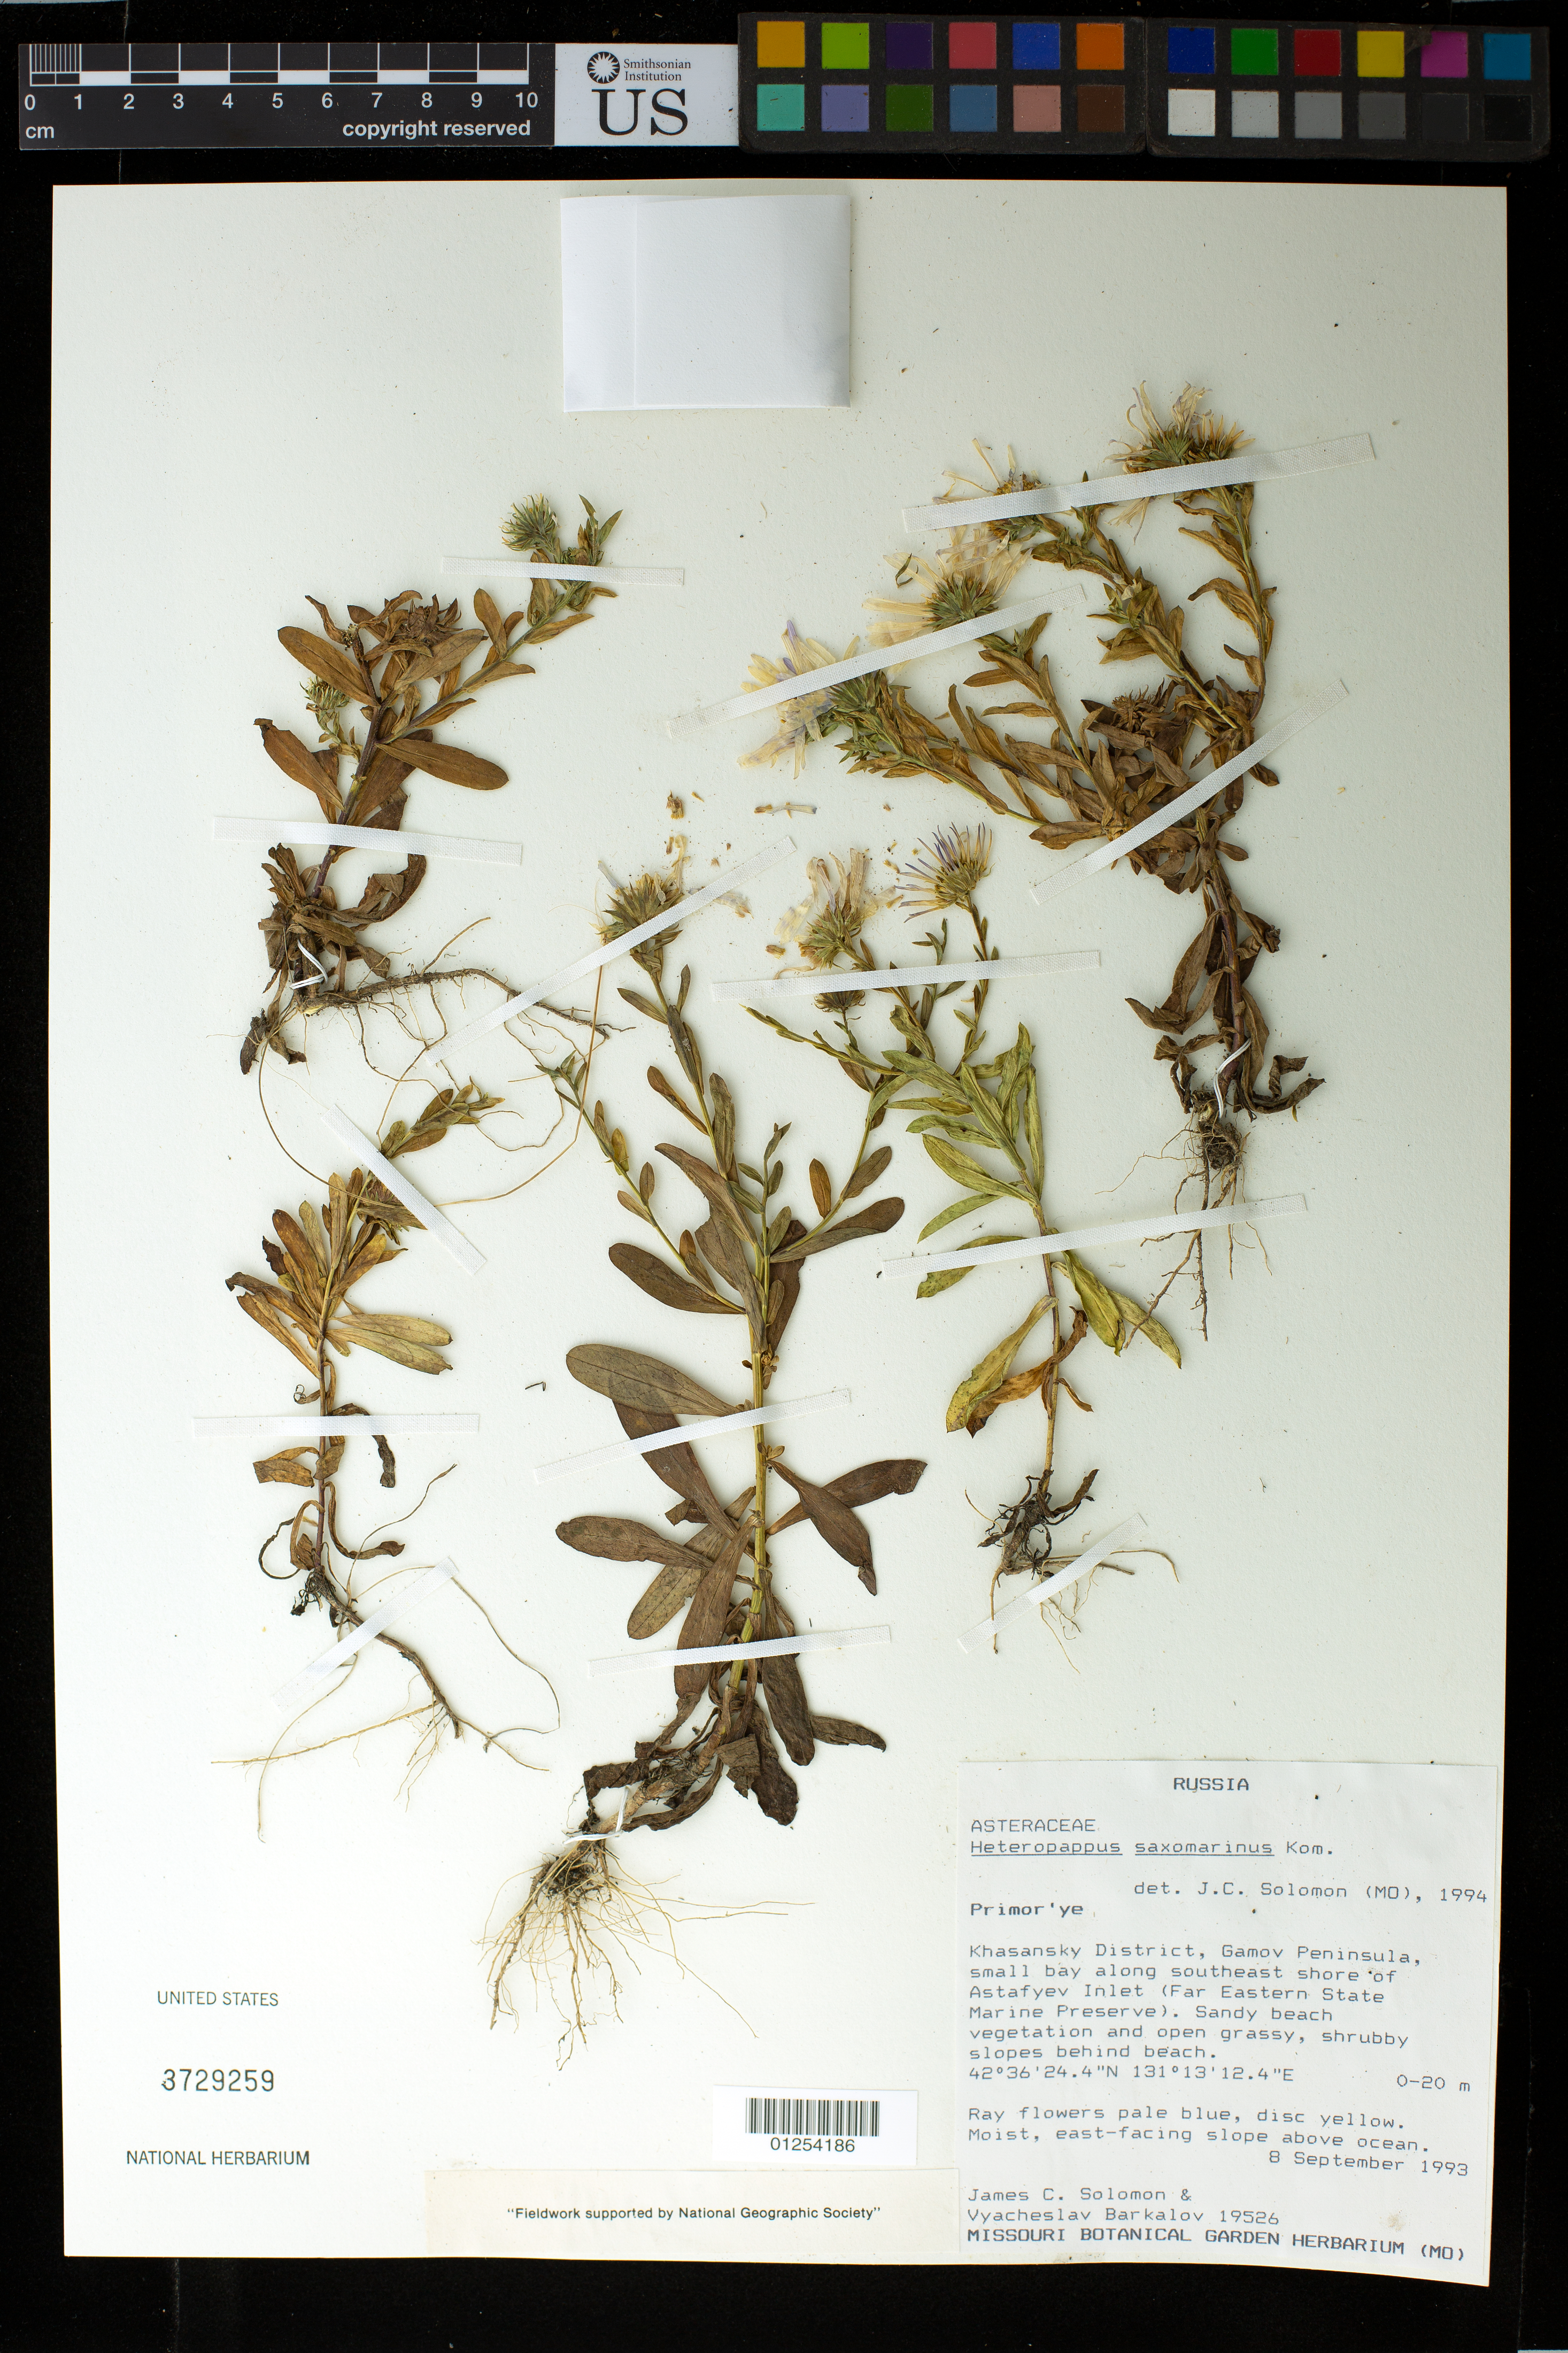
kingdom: Plantae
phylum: Tracheophyta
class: Magnoliopsida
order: Asterales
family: Asteraceae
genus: Heteropappus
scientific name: Heteropappus saxomarinus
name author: Kom.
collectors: J. C. Solomon & V. Barkalov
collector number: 19526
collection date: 1993-09-08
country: Russian Federation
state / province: Primorsky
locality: Khasansky District, Gamov Peninsula, small bay along SE shore of Astafyev Inlet (Far Eastern State marine Preserve)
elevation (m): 0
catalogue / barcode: US 3729259